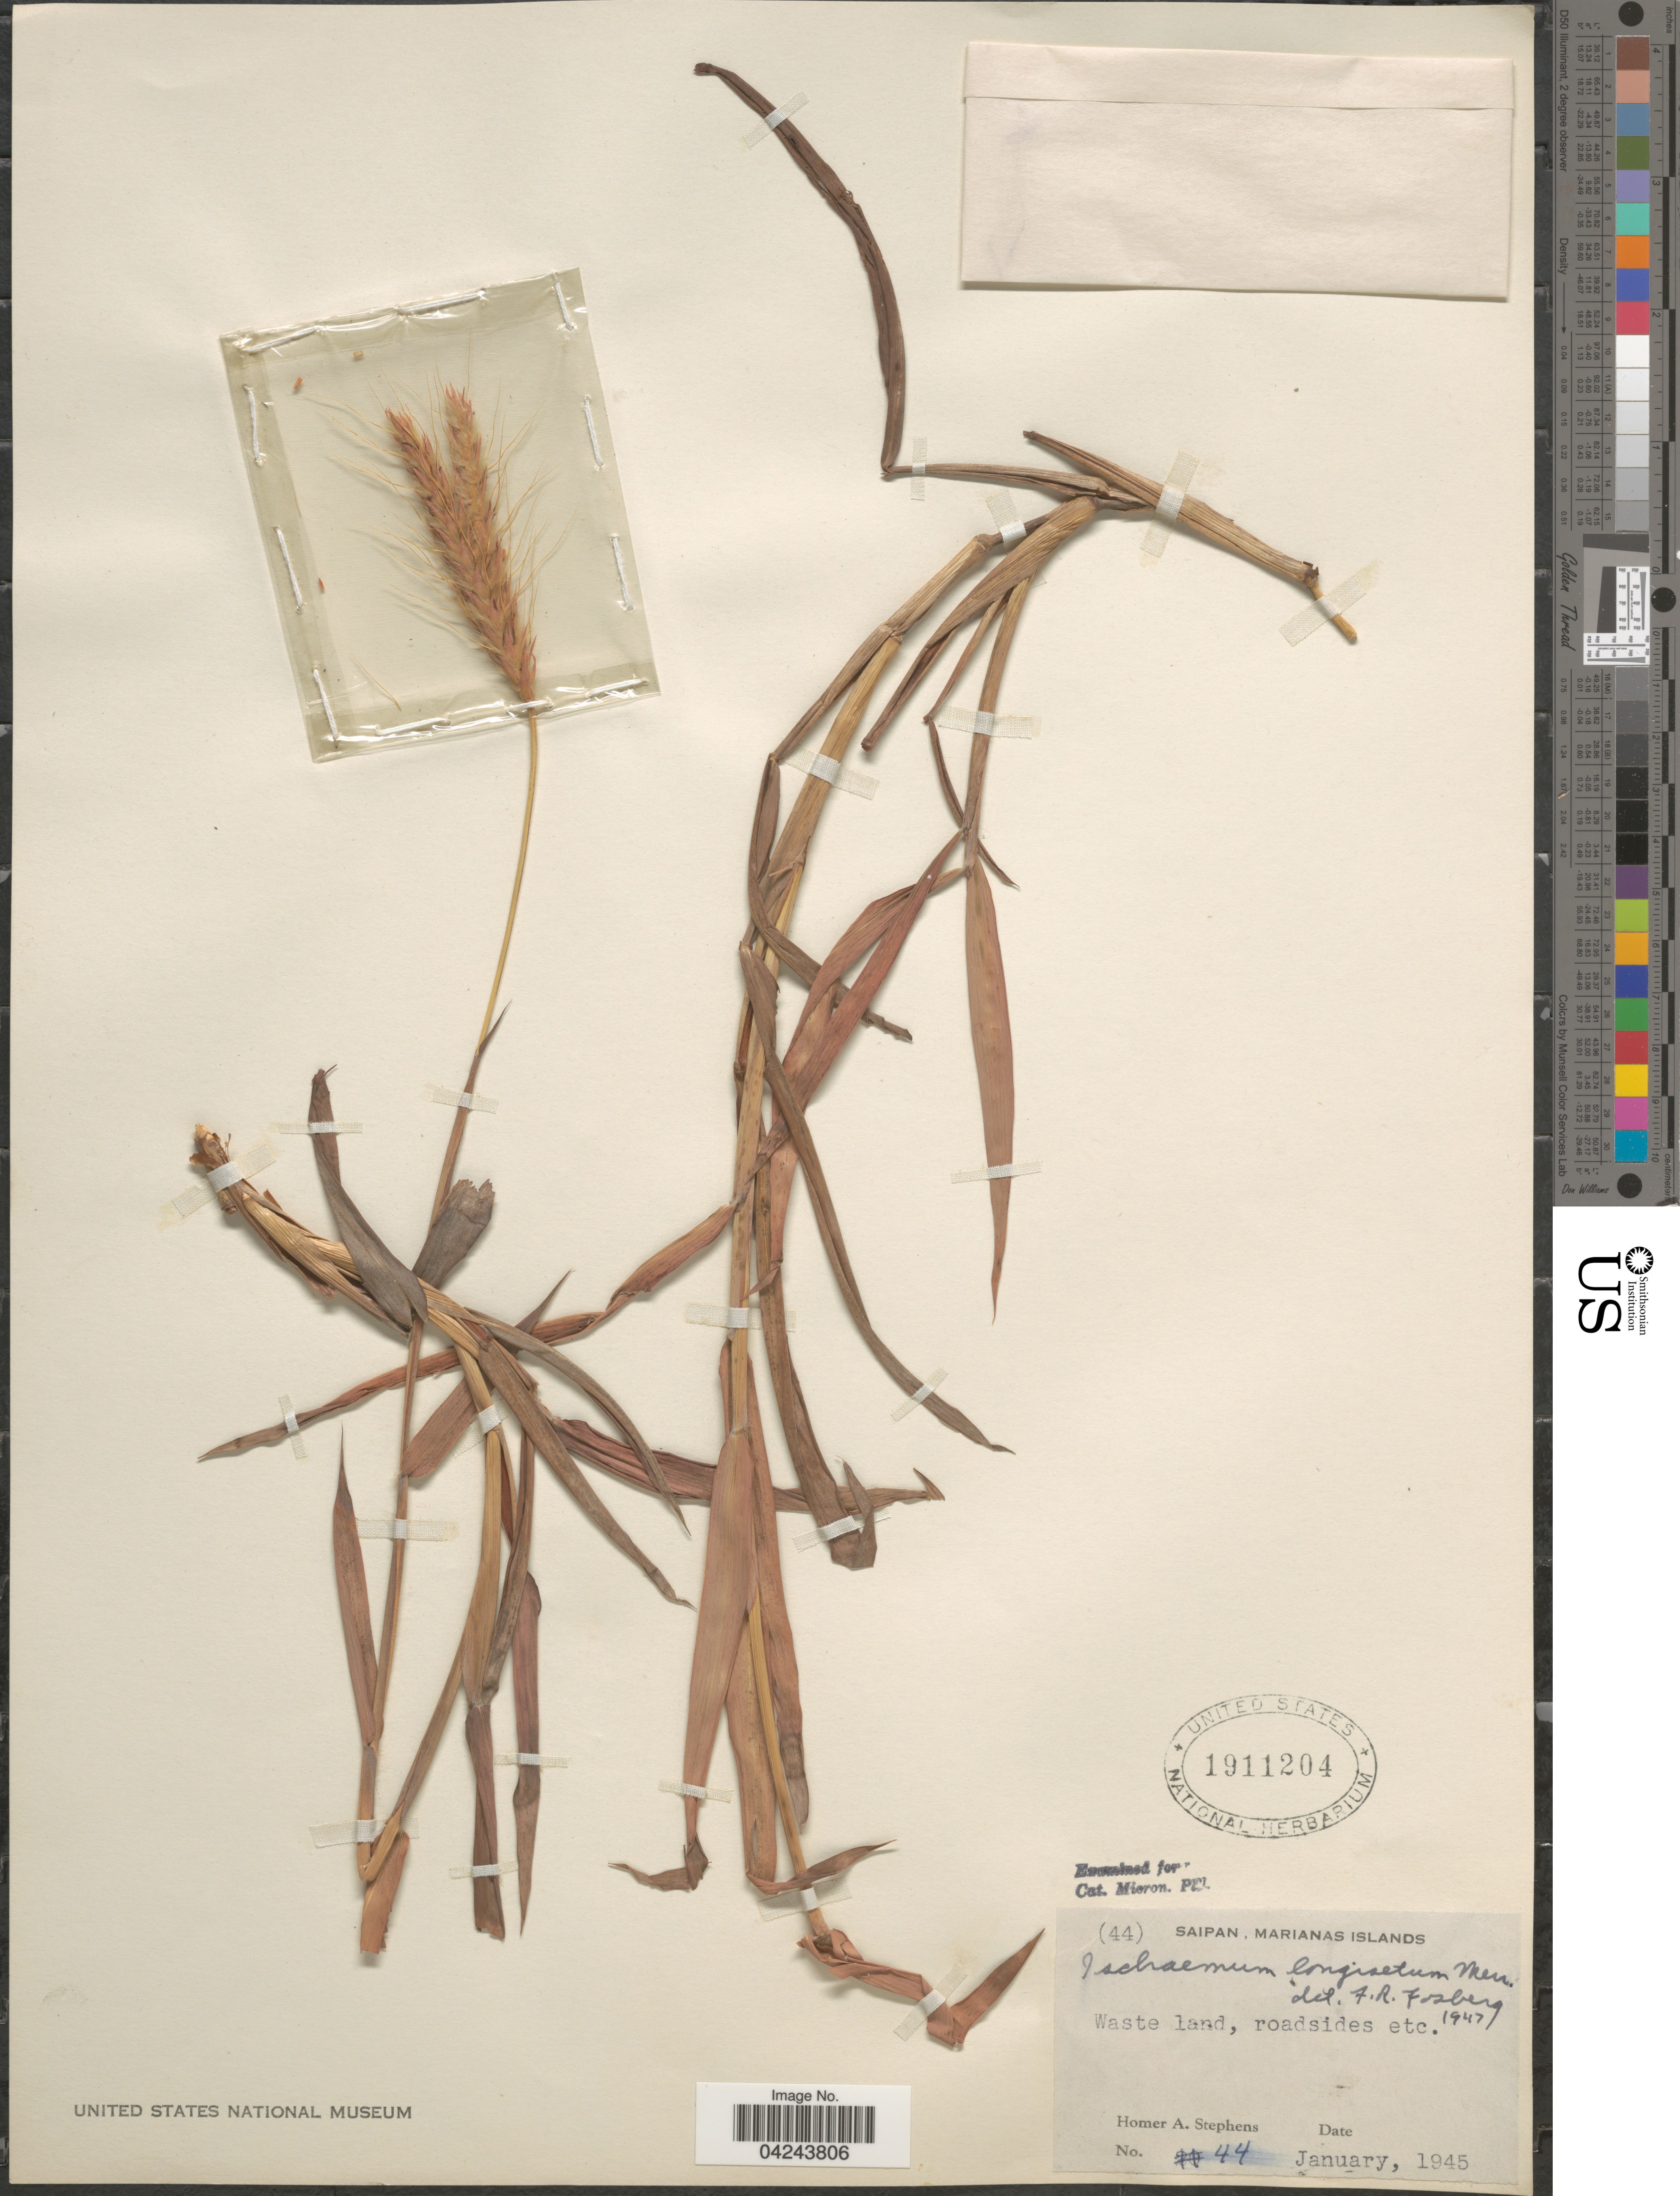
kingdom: Plantae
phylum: Tracheophyta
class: Liliopsida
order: Poales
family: Poaceae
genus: Ischaemum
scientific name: Ischaemum longisetum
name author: Merr.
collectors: H. Stephens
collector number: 44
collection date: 1945-01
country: Northern Mariana Islands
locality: Saipan. Waste land, roadsides etc.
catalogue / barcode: US 1911204